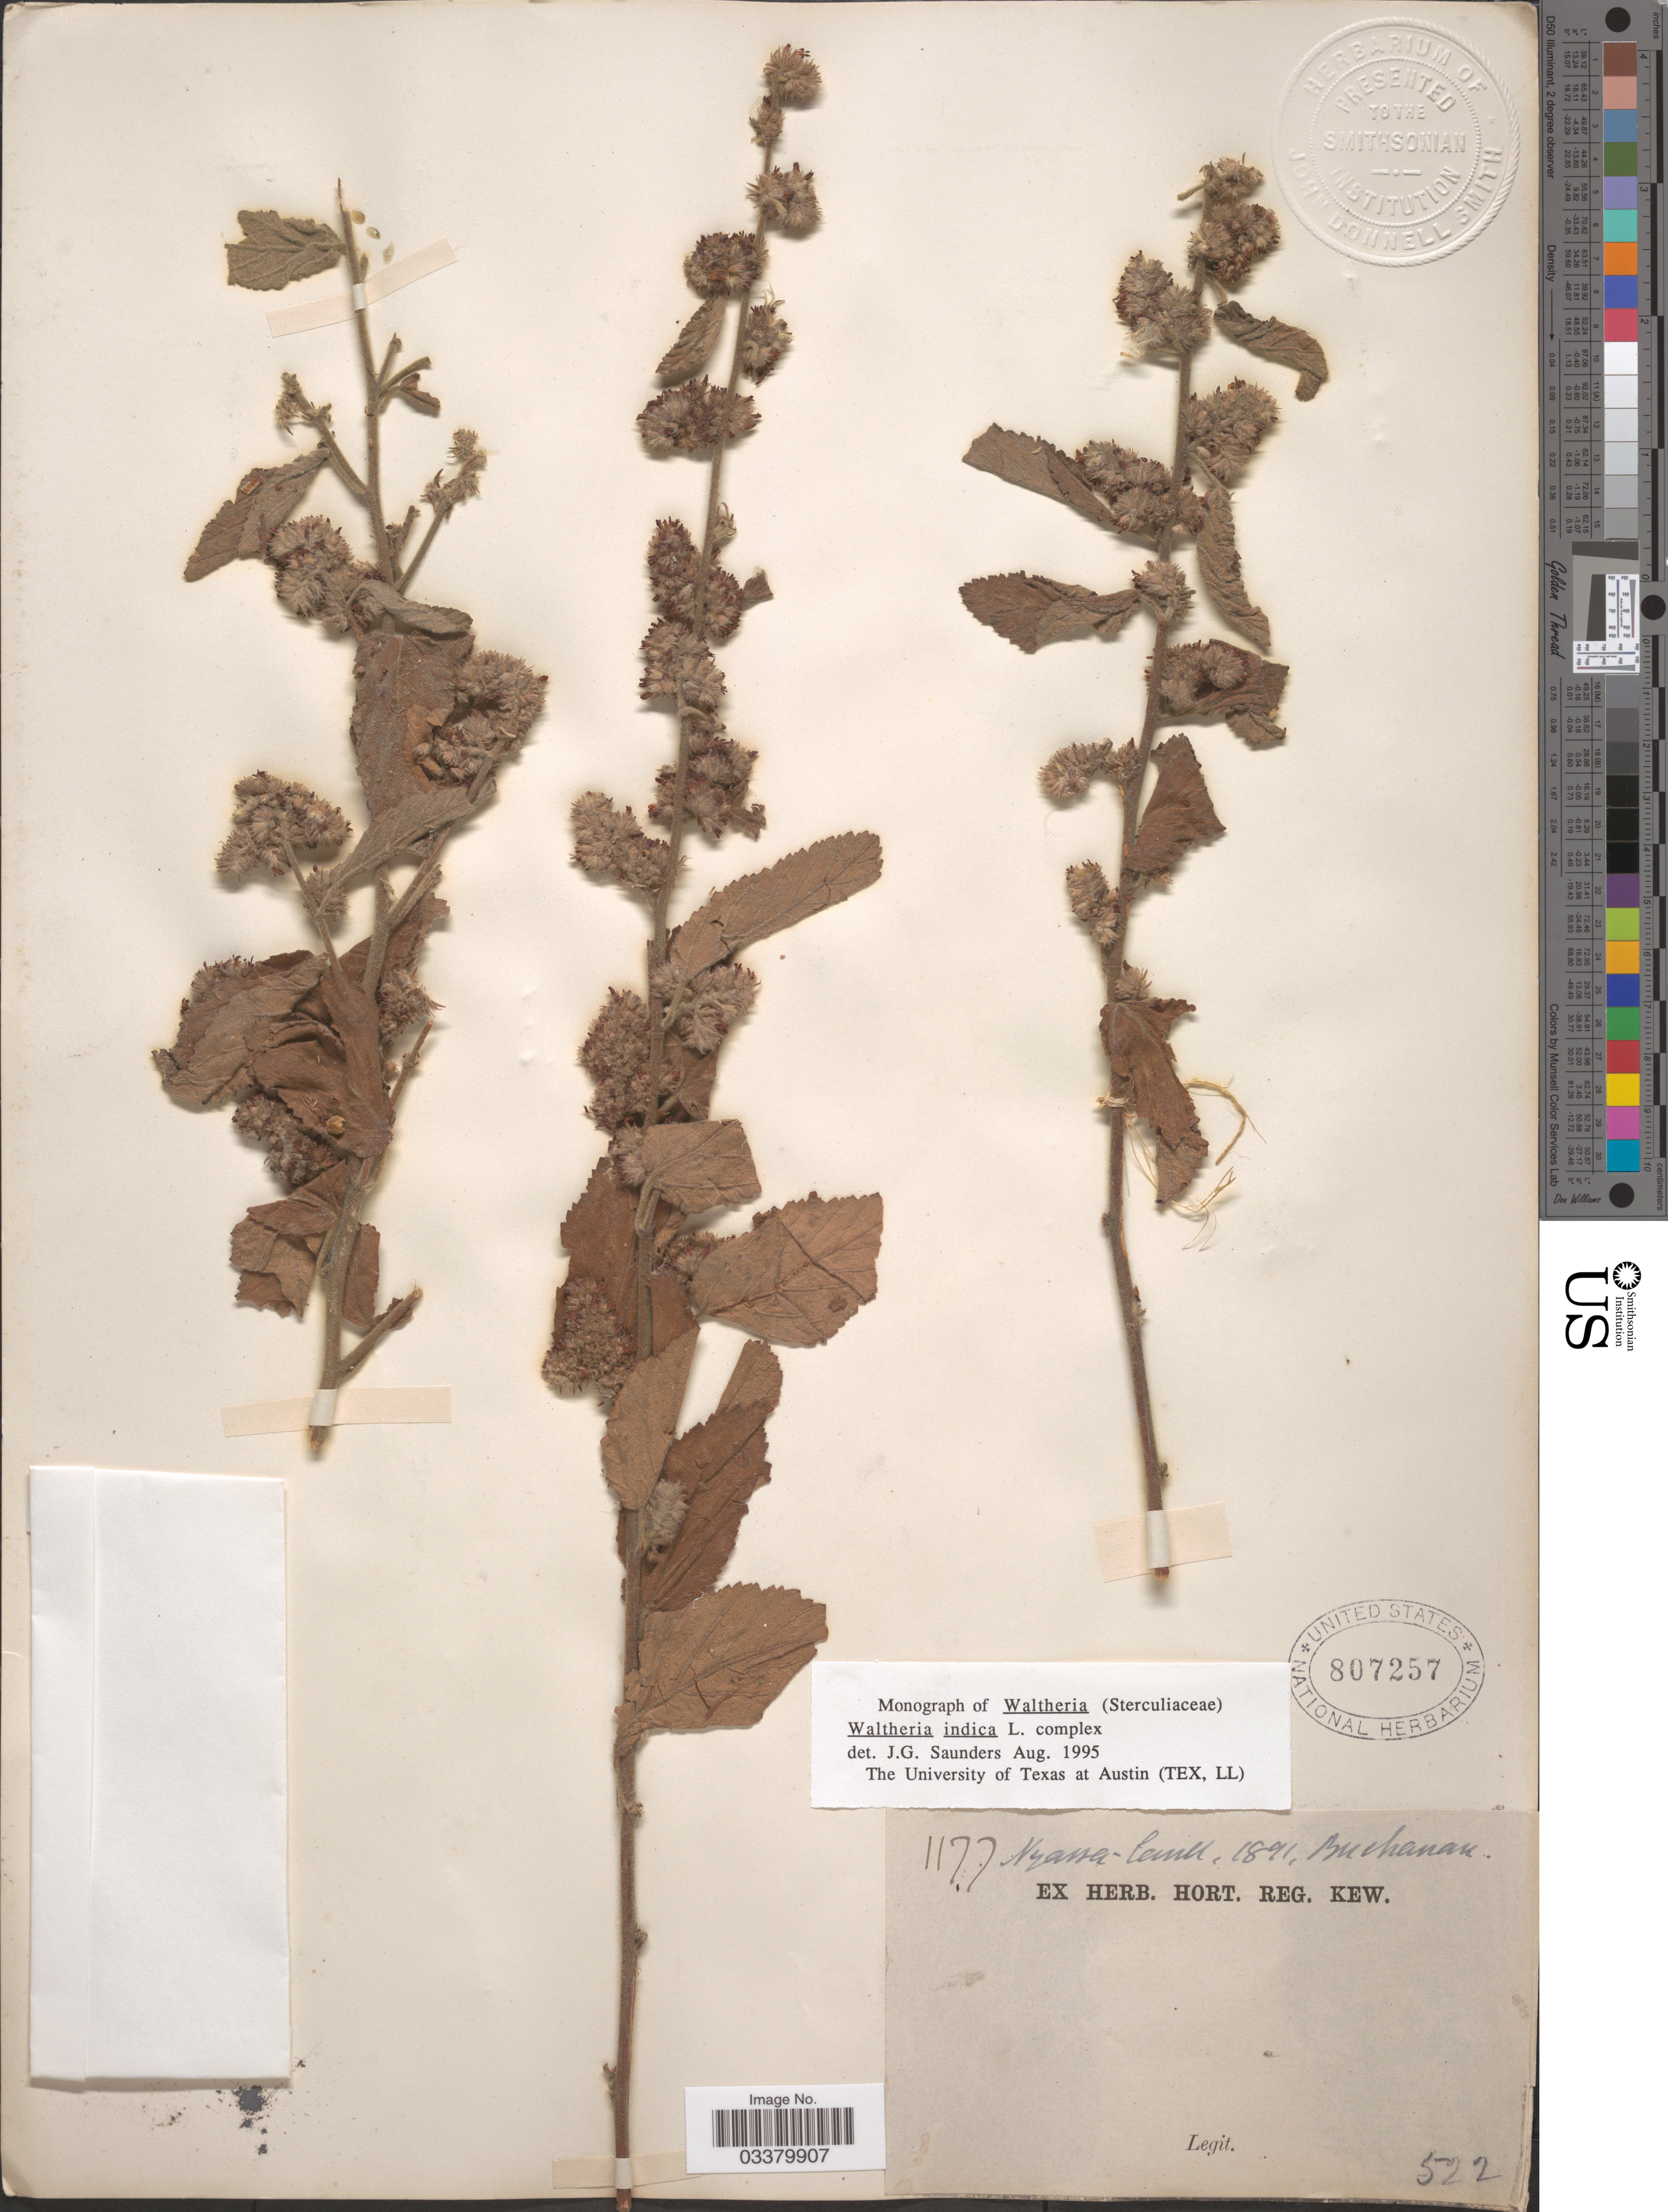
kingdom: Plantae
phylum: Tracheophyta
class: Magnoliopsida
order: Malvales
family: Malvaceae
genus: Waltheria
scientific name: Waltheria indica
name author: L.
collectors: -. Buchanan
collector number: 1177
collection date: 1891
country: Malawi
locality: Nyassa-land.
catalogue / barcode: US 807257